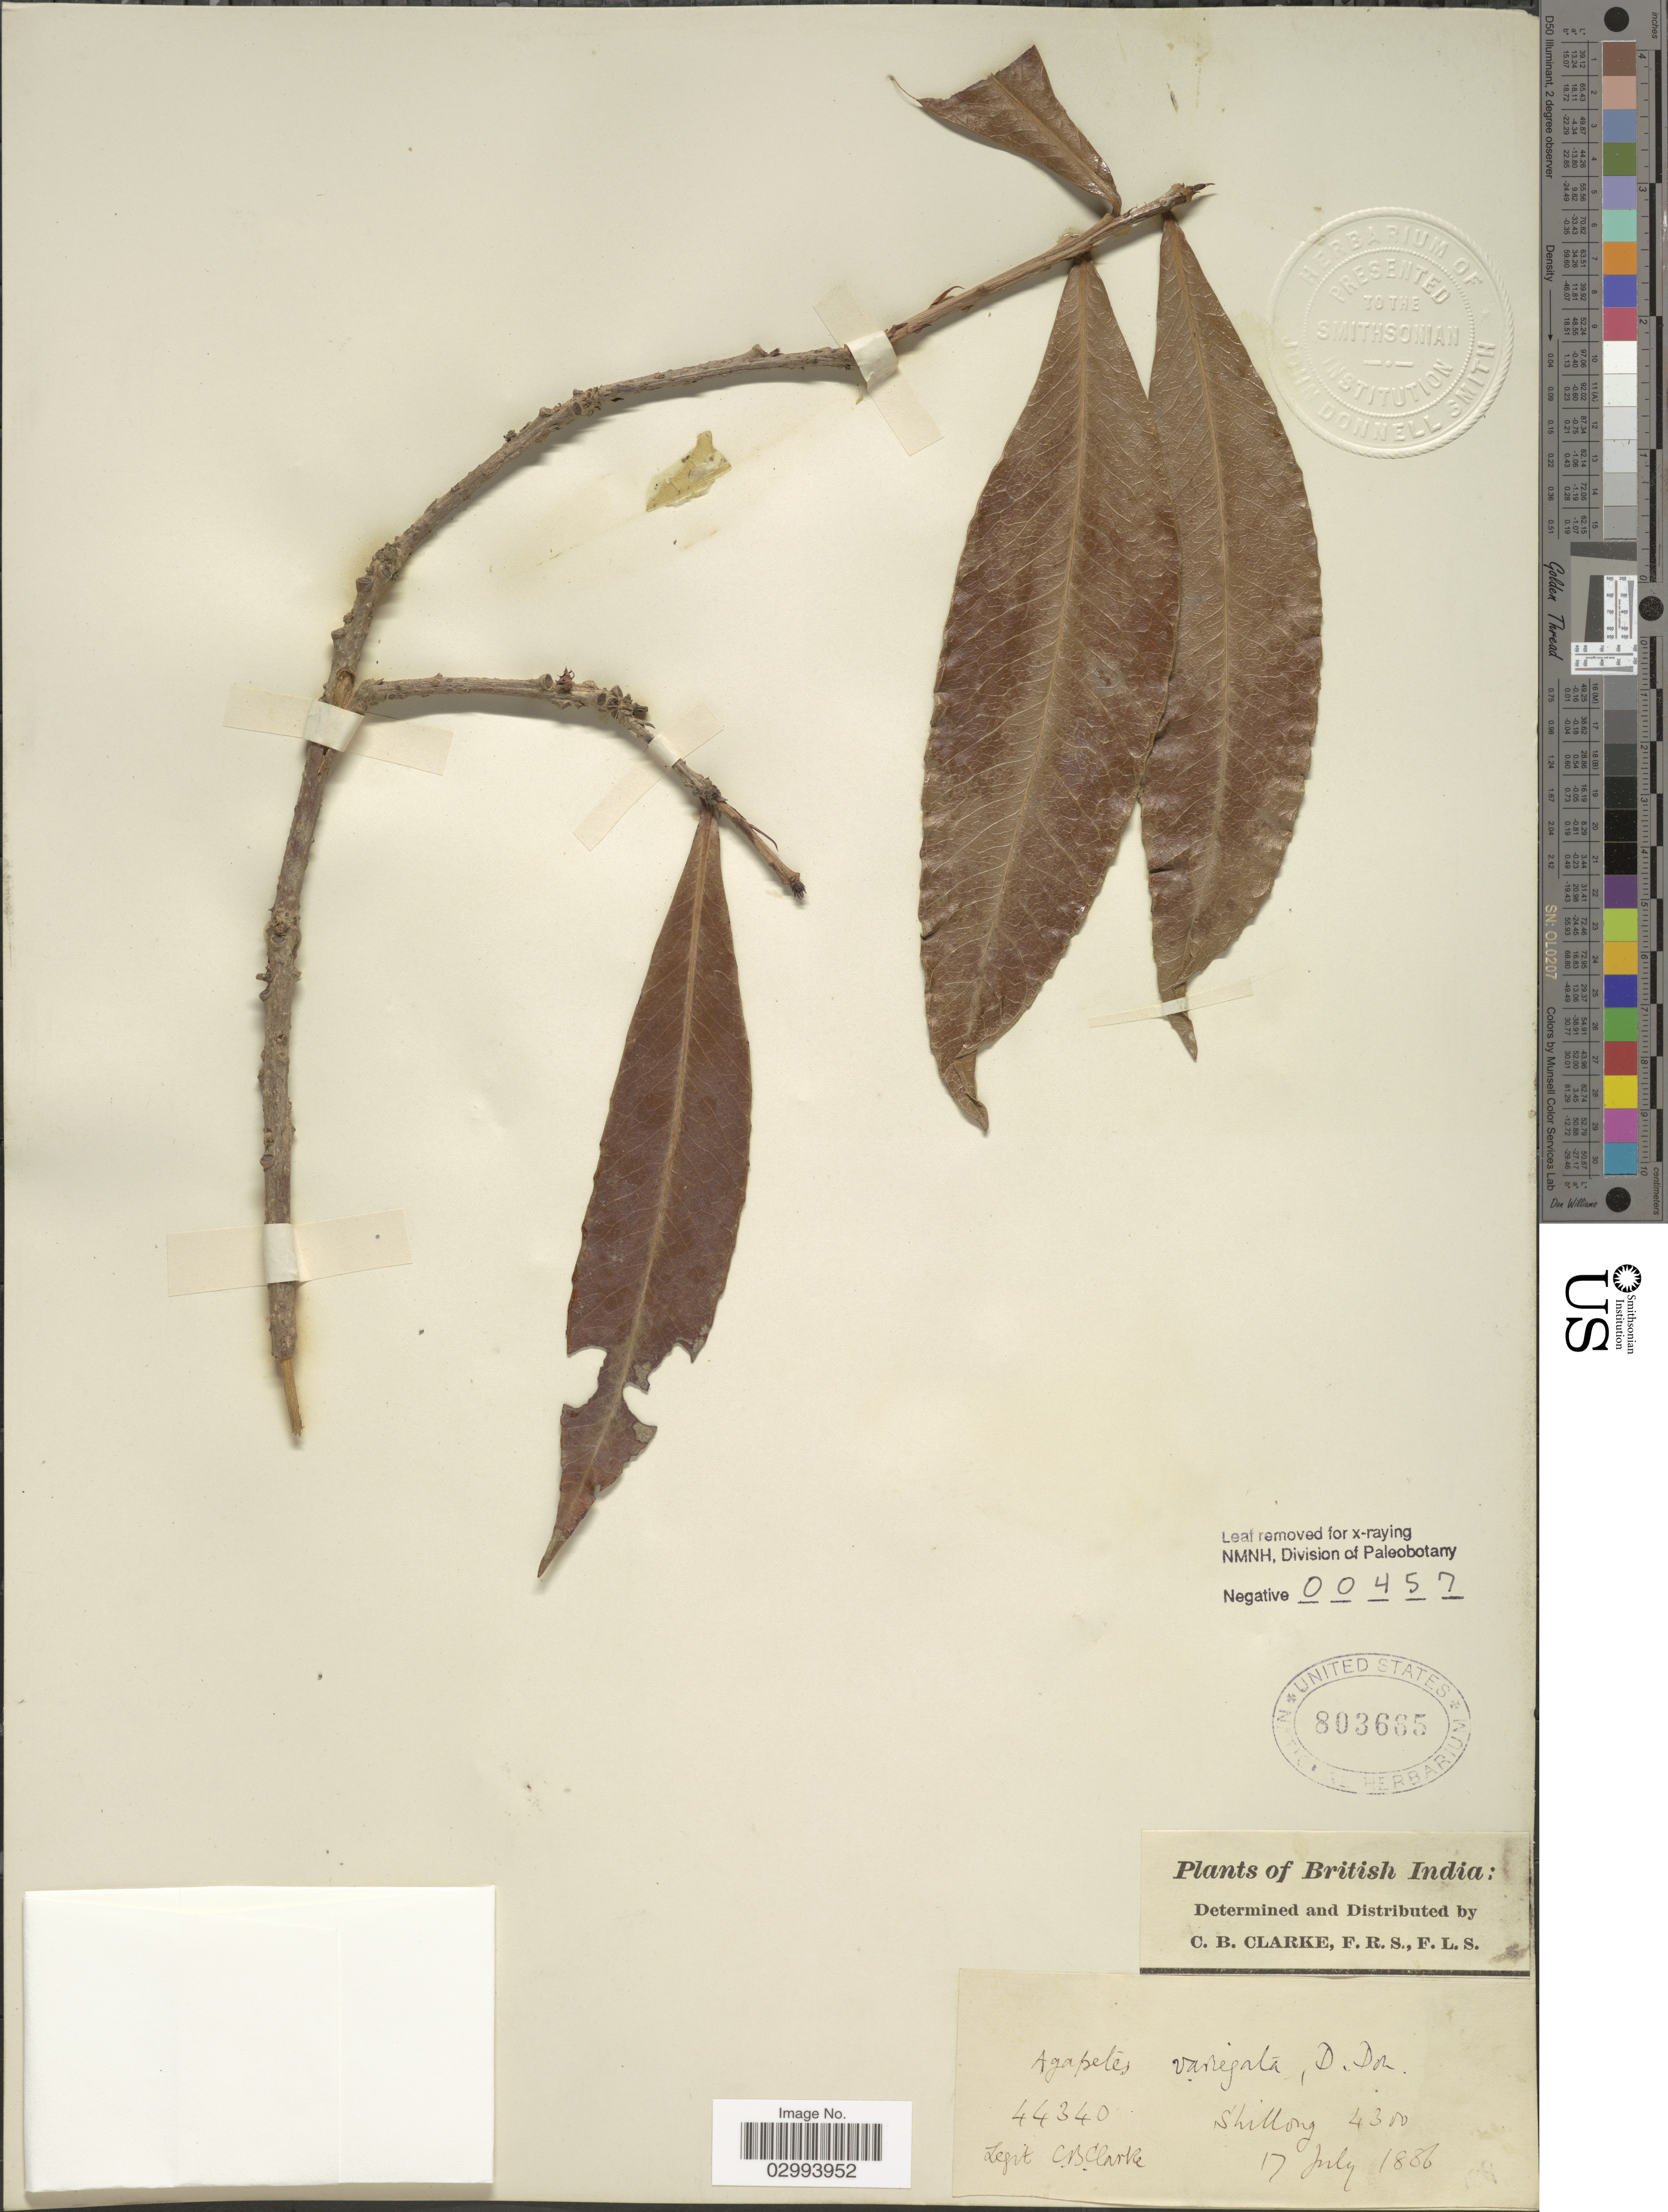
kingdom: Plantae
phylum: Tracheophyta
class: Magnoliopsida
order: Ericales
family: Ericaceae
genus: Agapetes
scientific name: Agapetes variegata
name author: (Roxb.) D. Don ex G. Don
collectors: C. B. Clarke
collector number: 44340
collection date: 1886-07-17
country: India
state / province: Meghalaya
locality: British India. Shillong.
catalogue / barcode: US 803665